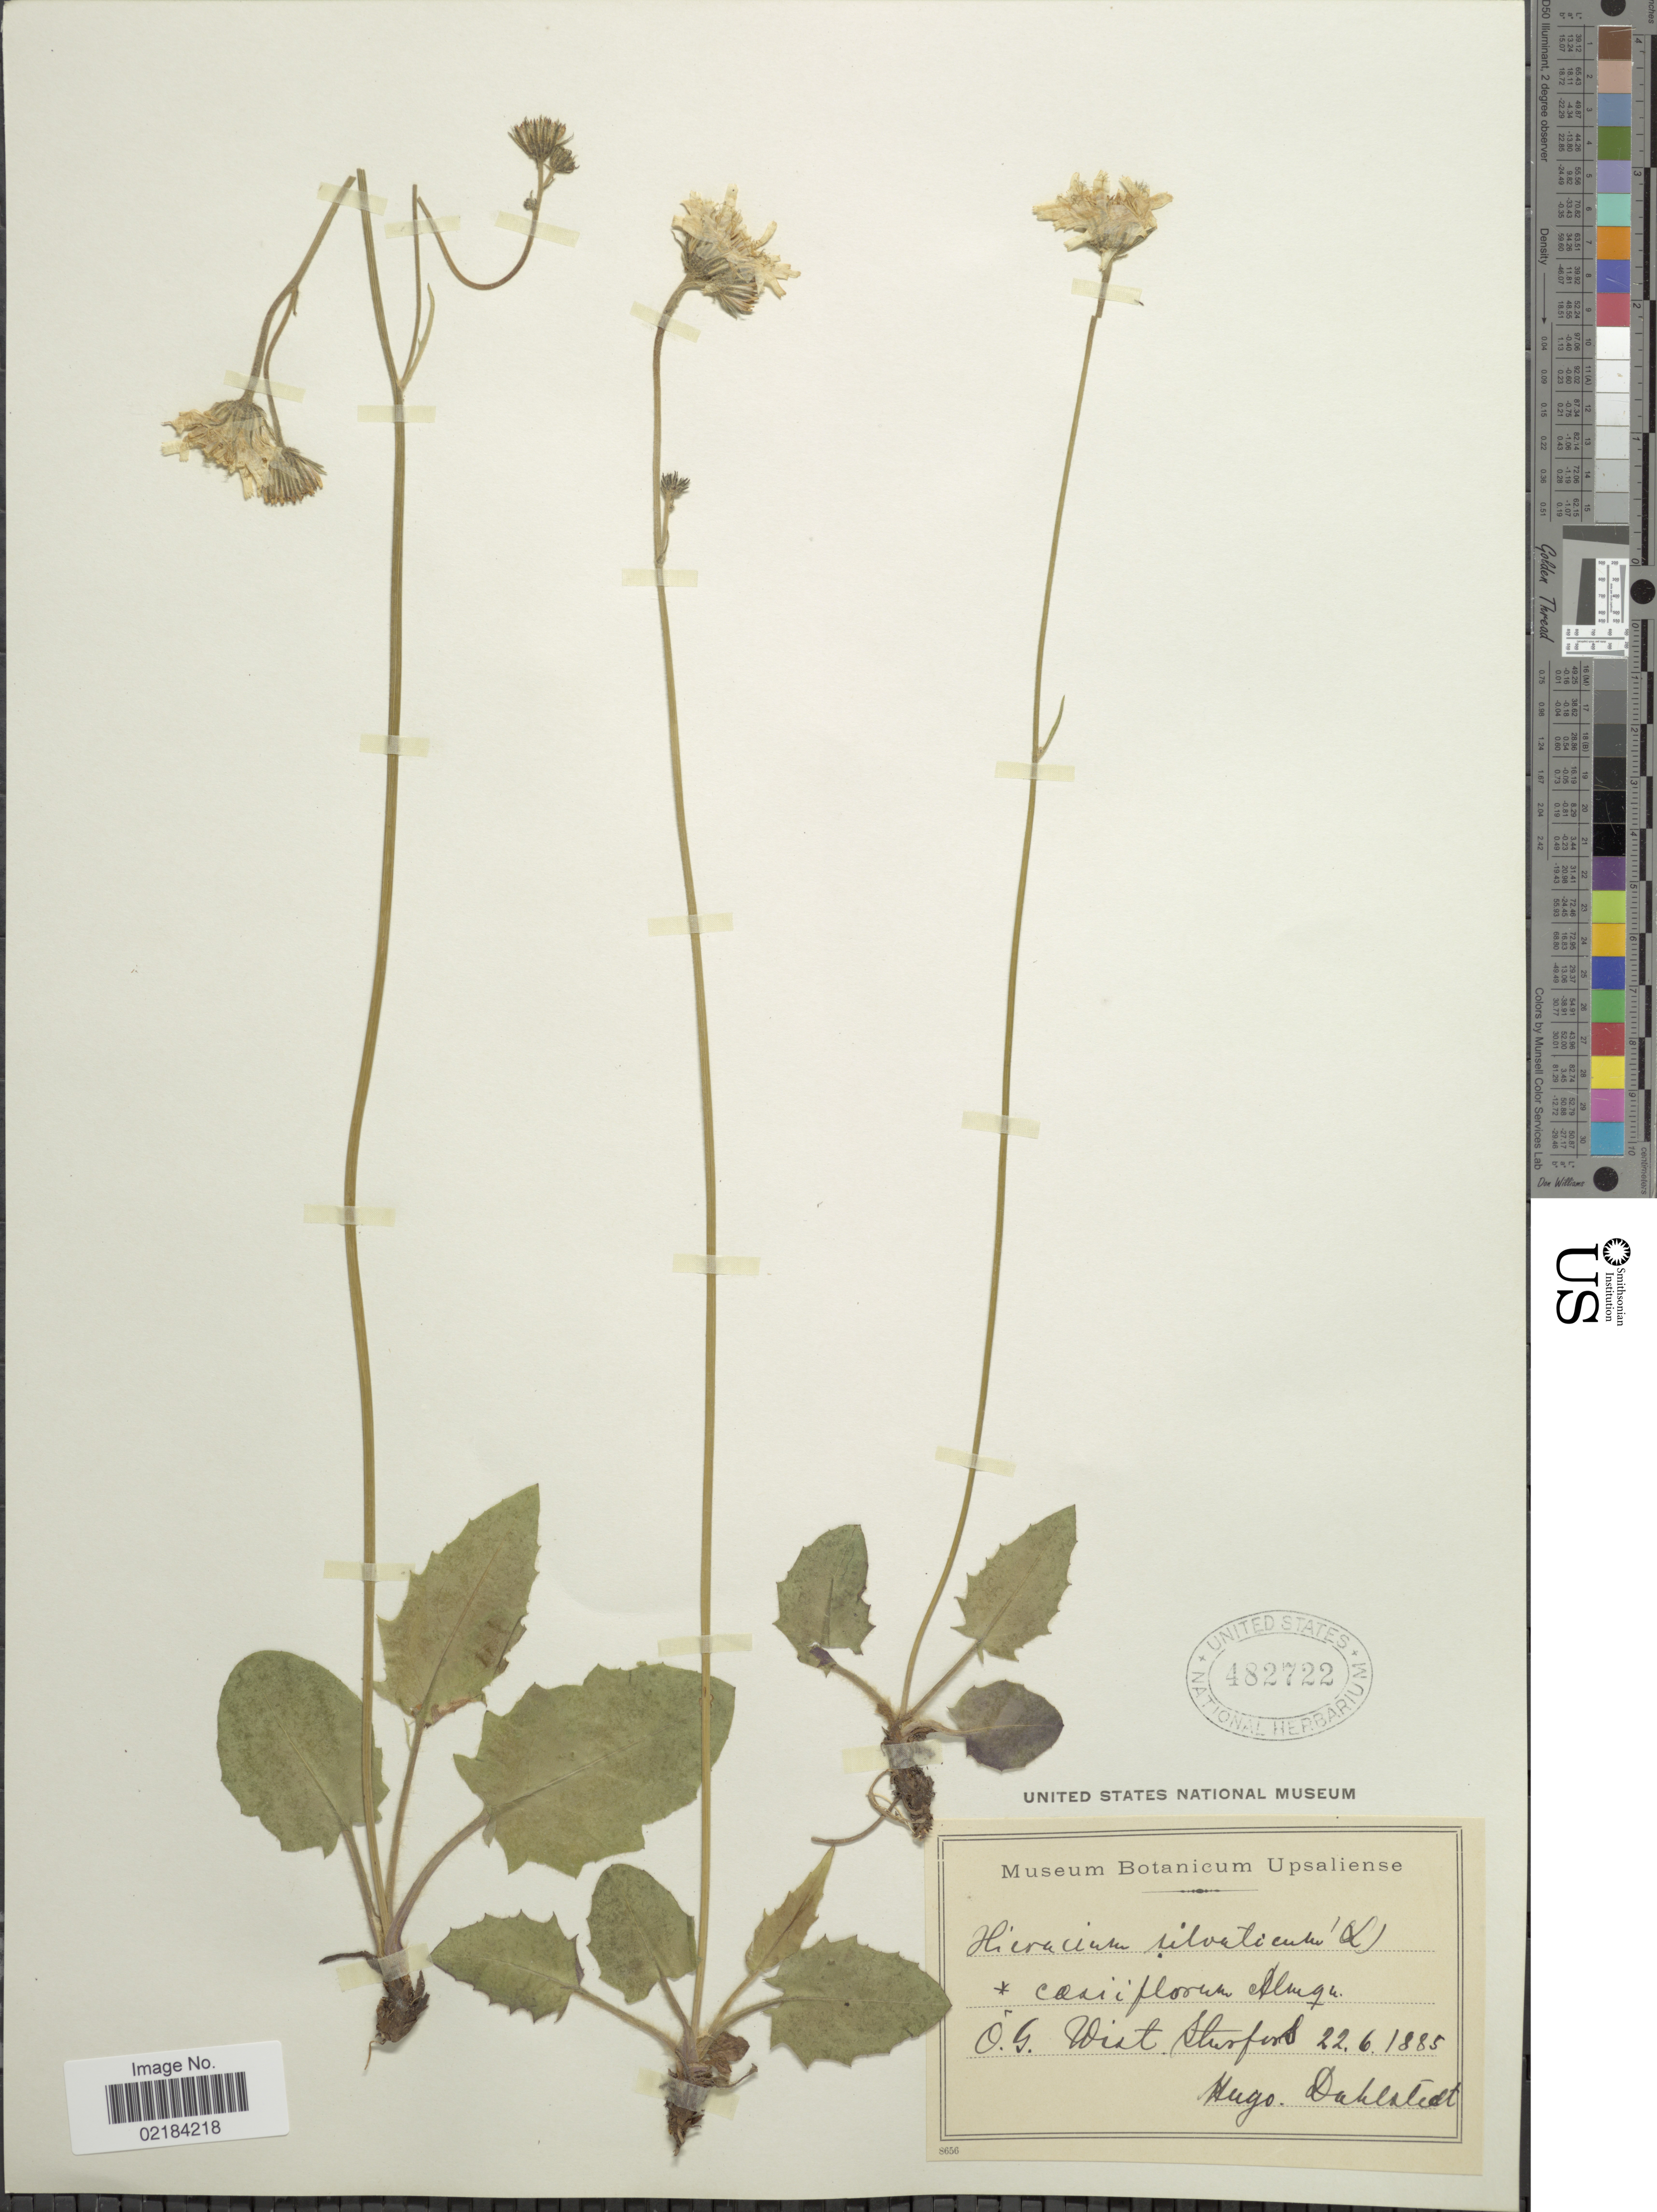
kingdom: Plantae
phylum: Tracheophyta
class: Magnoliopsida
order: Asterales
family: Asteraceae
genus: Hieracium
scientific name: Hieracium sylvaticum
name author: (L.) Gouan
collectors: H. G. Dahlstedt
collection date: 1885-06-22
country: Sweden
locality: Storfors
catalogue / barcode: US 482722